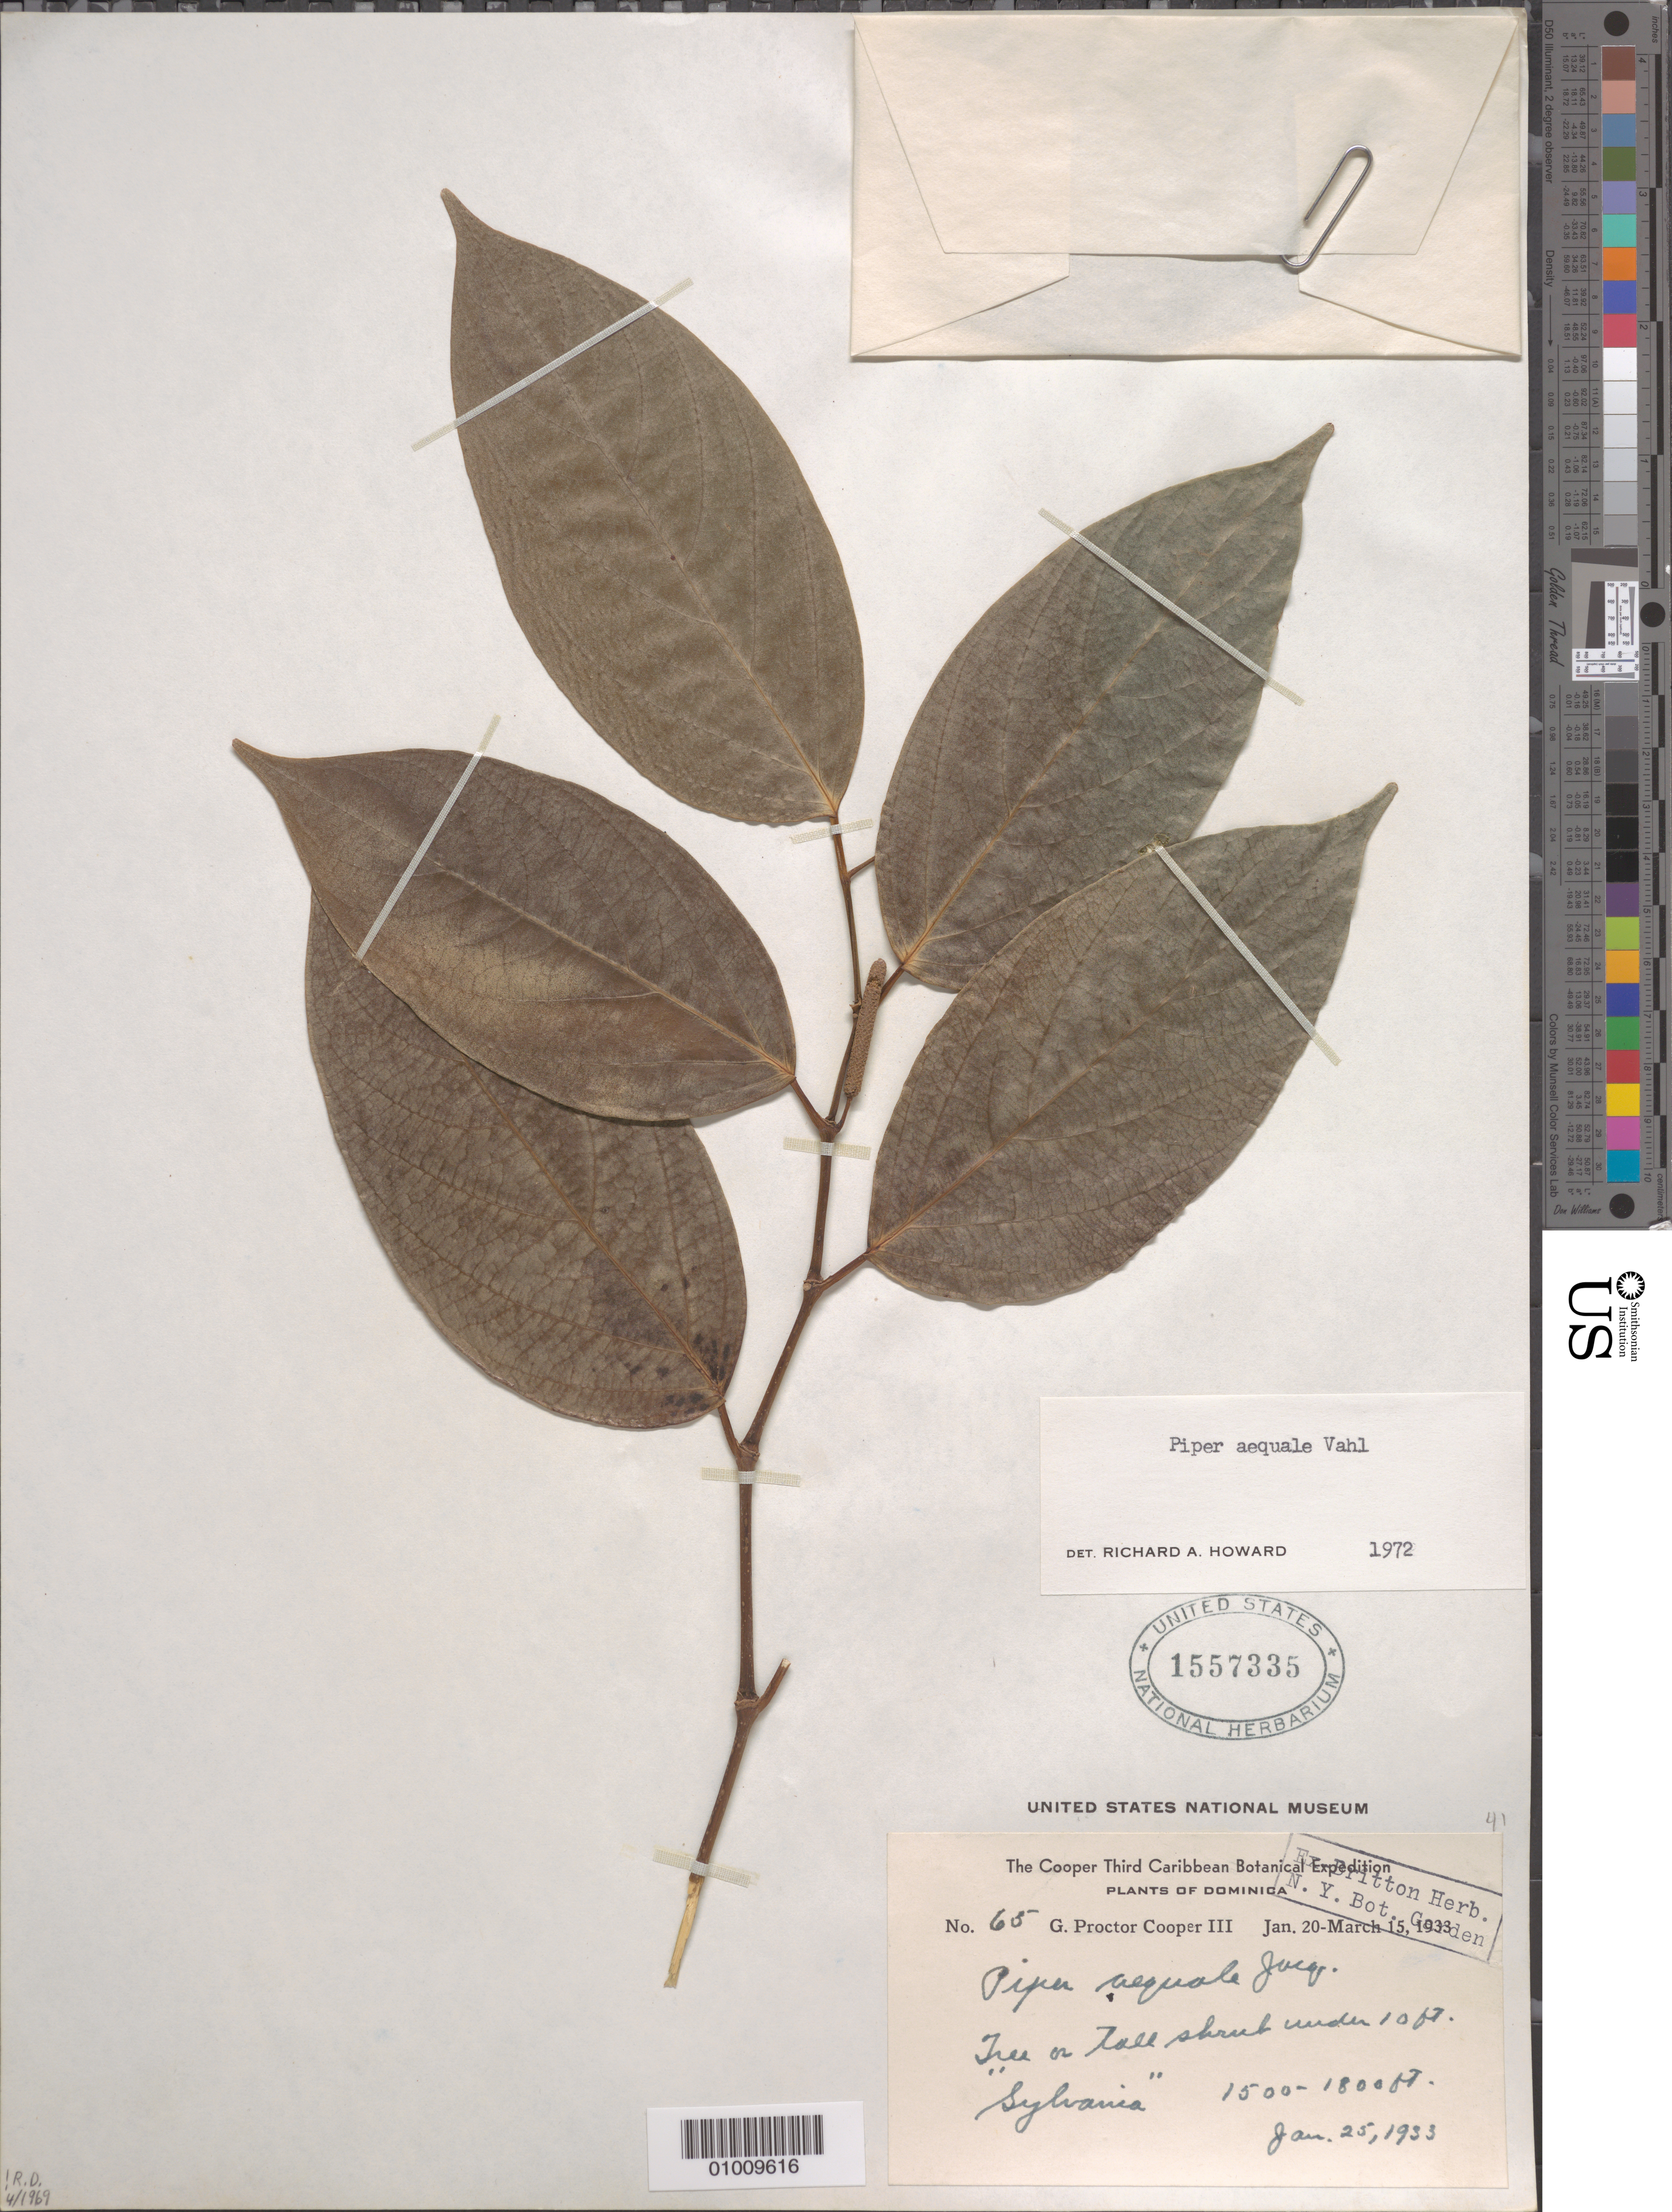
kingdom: Plantae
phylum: Tracheophyta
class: Magnoliopsida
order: Piperales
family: Piperaceae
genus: Piper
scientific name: Piper aequale var. aequale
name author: Vahl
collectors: G. Cooper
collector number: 65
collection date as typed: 25 Jan 1933 to 15 Mar 1933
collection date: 1933-01-25/1933-03-15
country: Dominica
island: Dominica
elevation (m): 457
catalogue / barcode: US 1557335